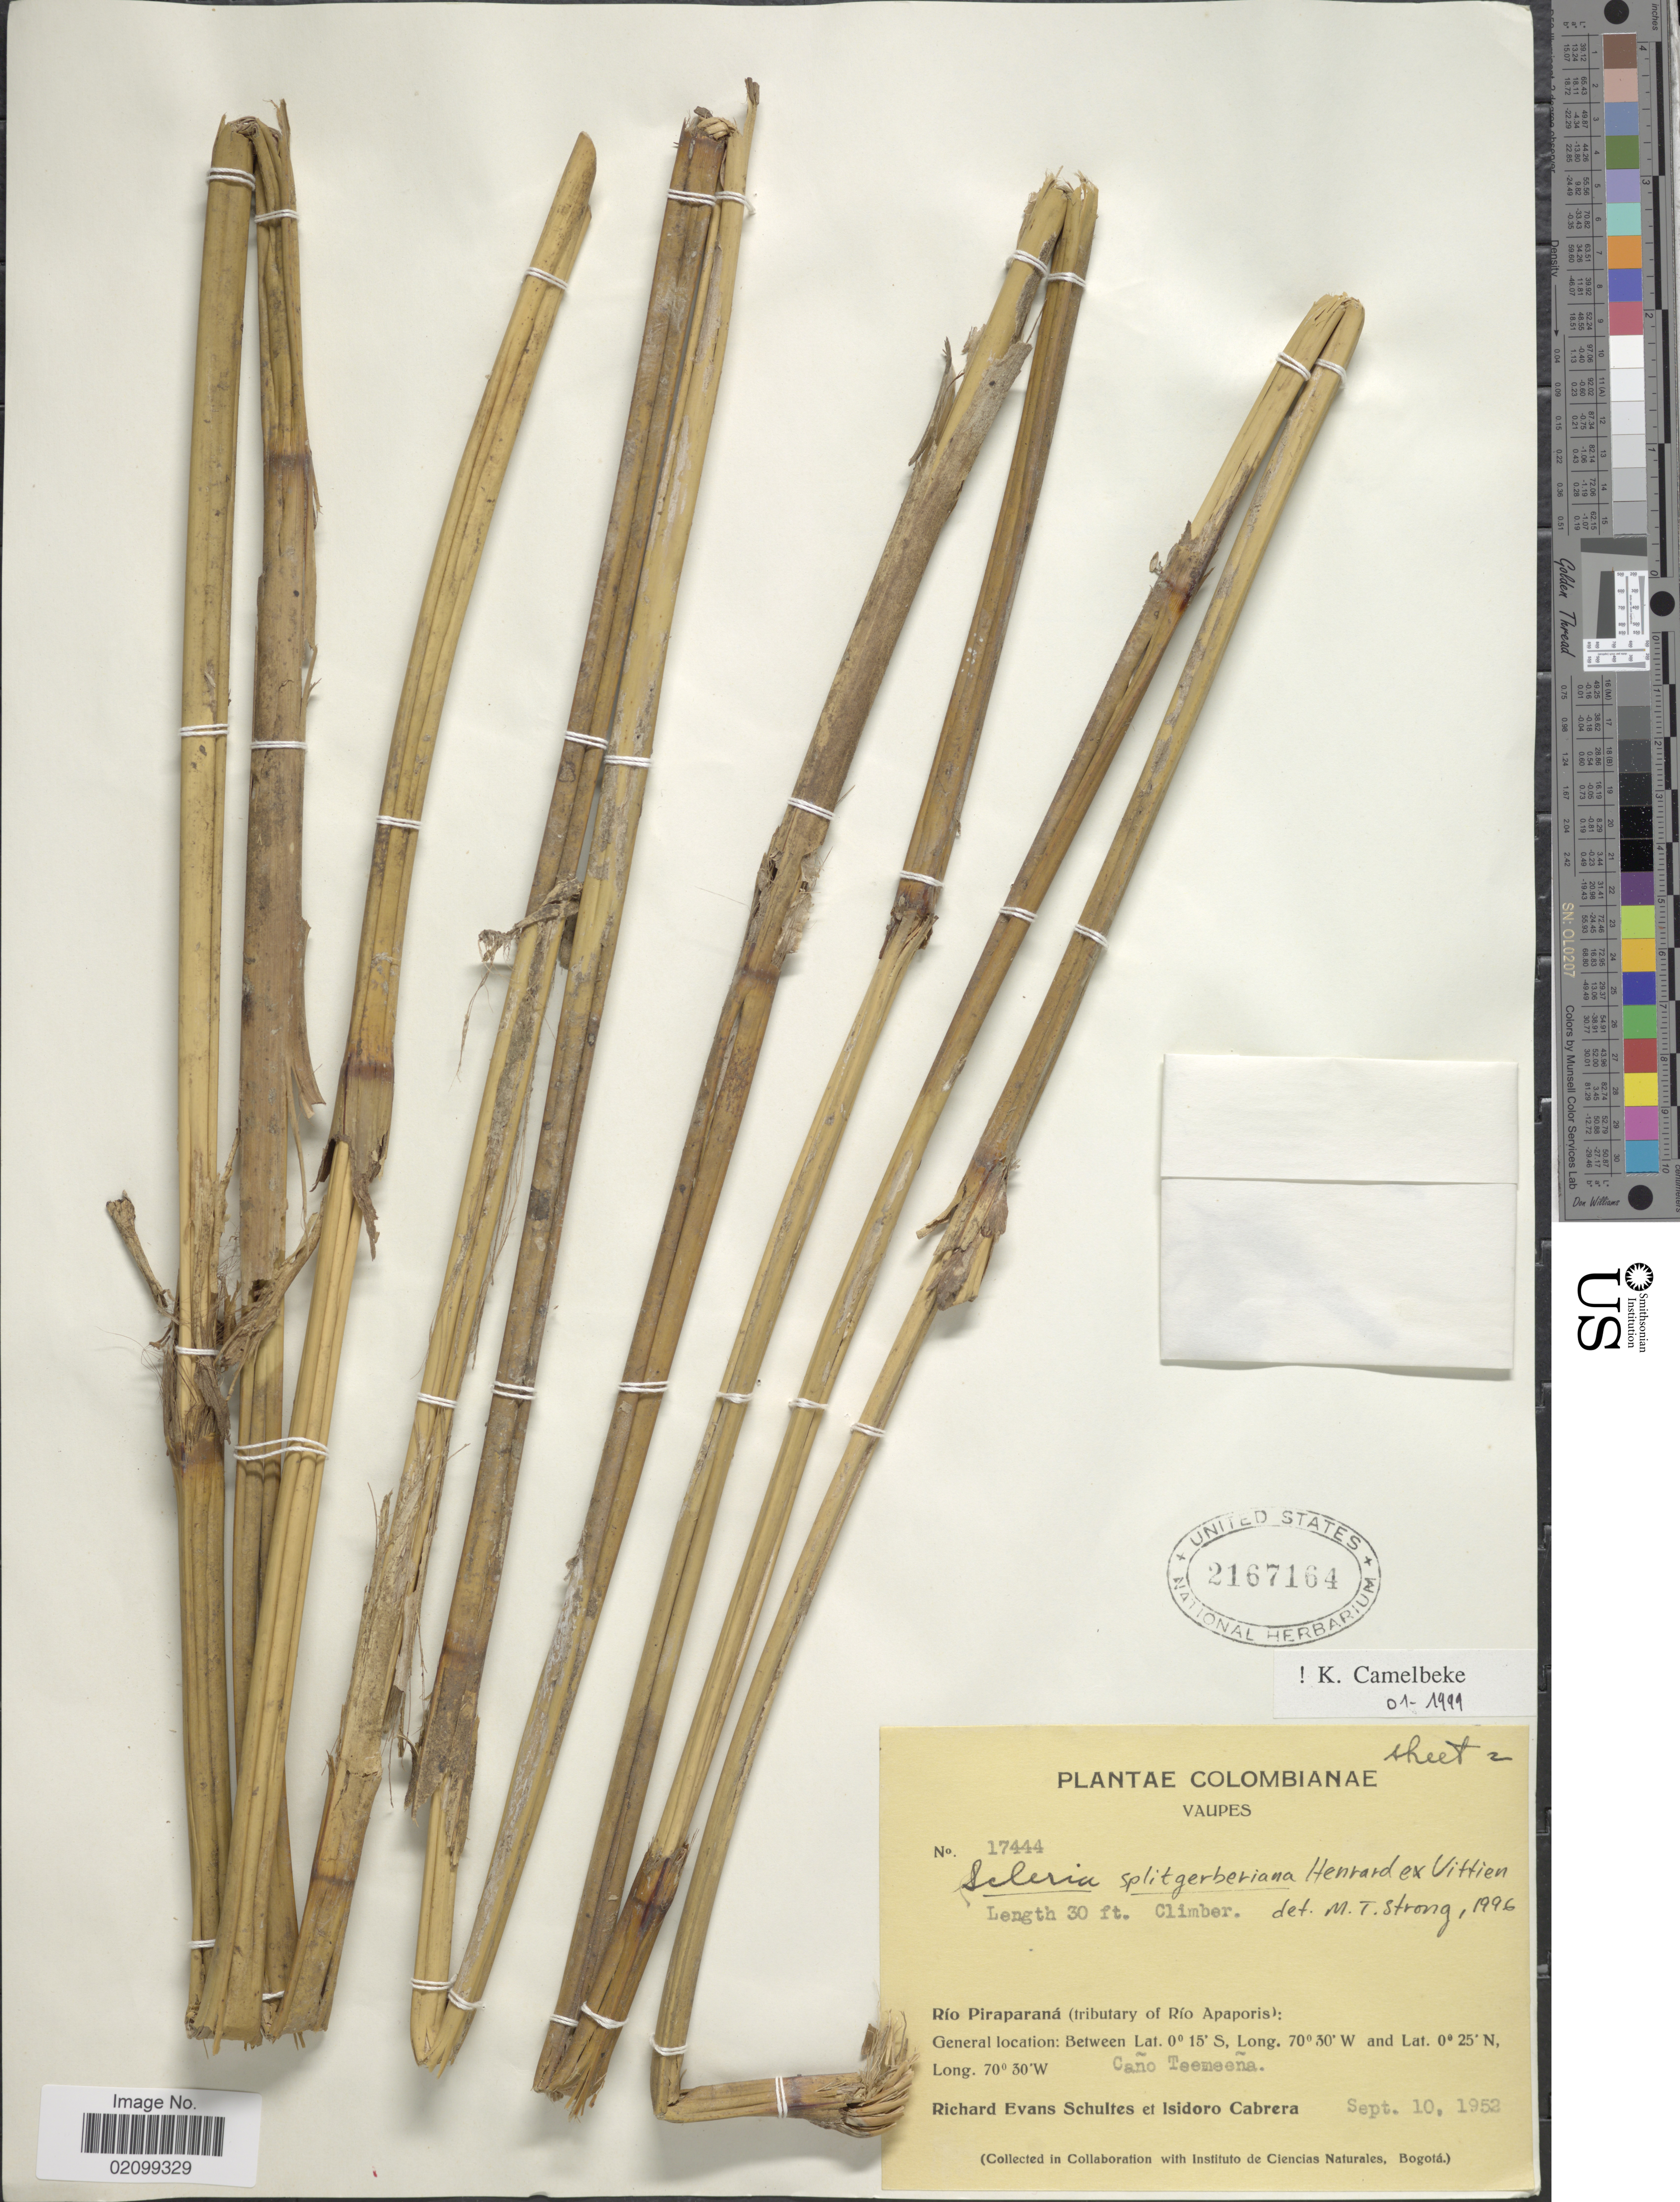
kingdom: Plantae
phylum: Tracheophyta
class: Liliopsida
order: Poales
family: Cyperaceae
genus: Scleria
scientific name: Scleria splitgerberiana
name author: Henr. ex Uittien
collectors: R. E. Schultes & I. Cabrera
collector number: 17444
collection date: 1952-09-10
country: Colombia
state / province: Vaupés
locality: Vaupes, Rio Piraparana (tributary of Rio Apaporis). Cano Teemeena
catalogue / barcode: US 2167164